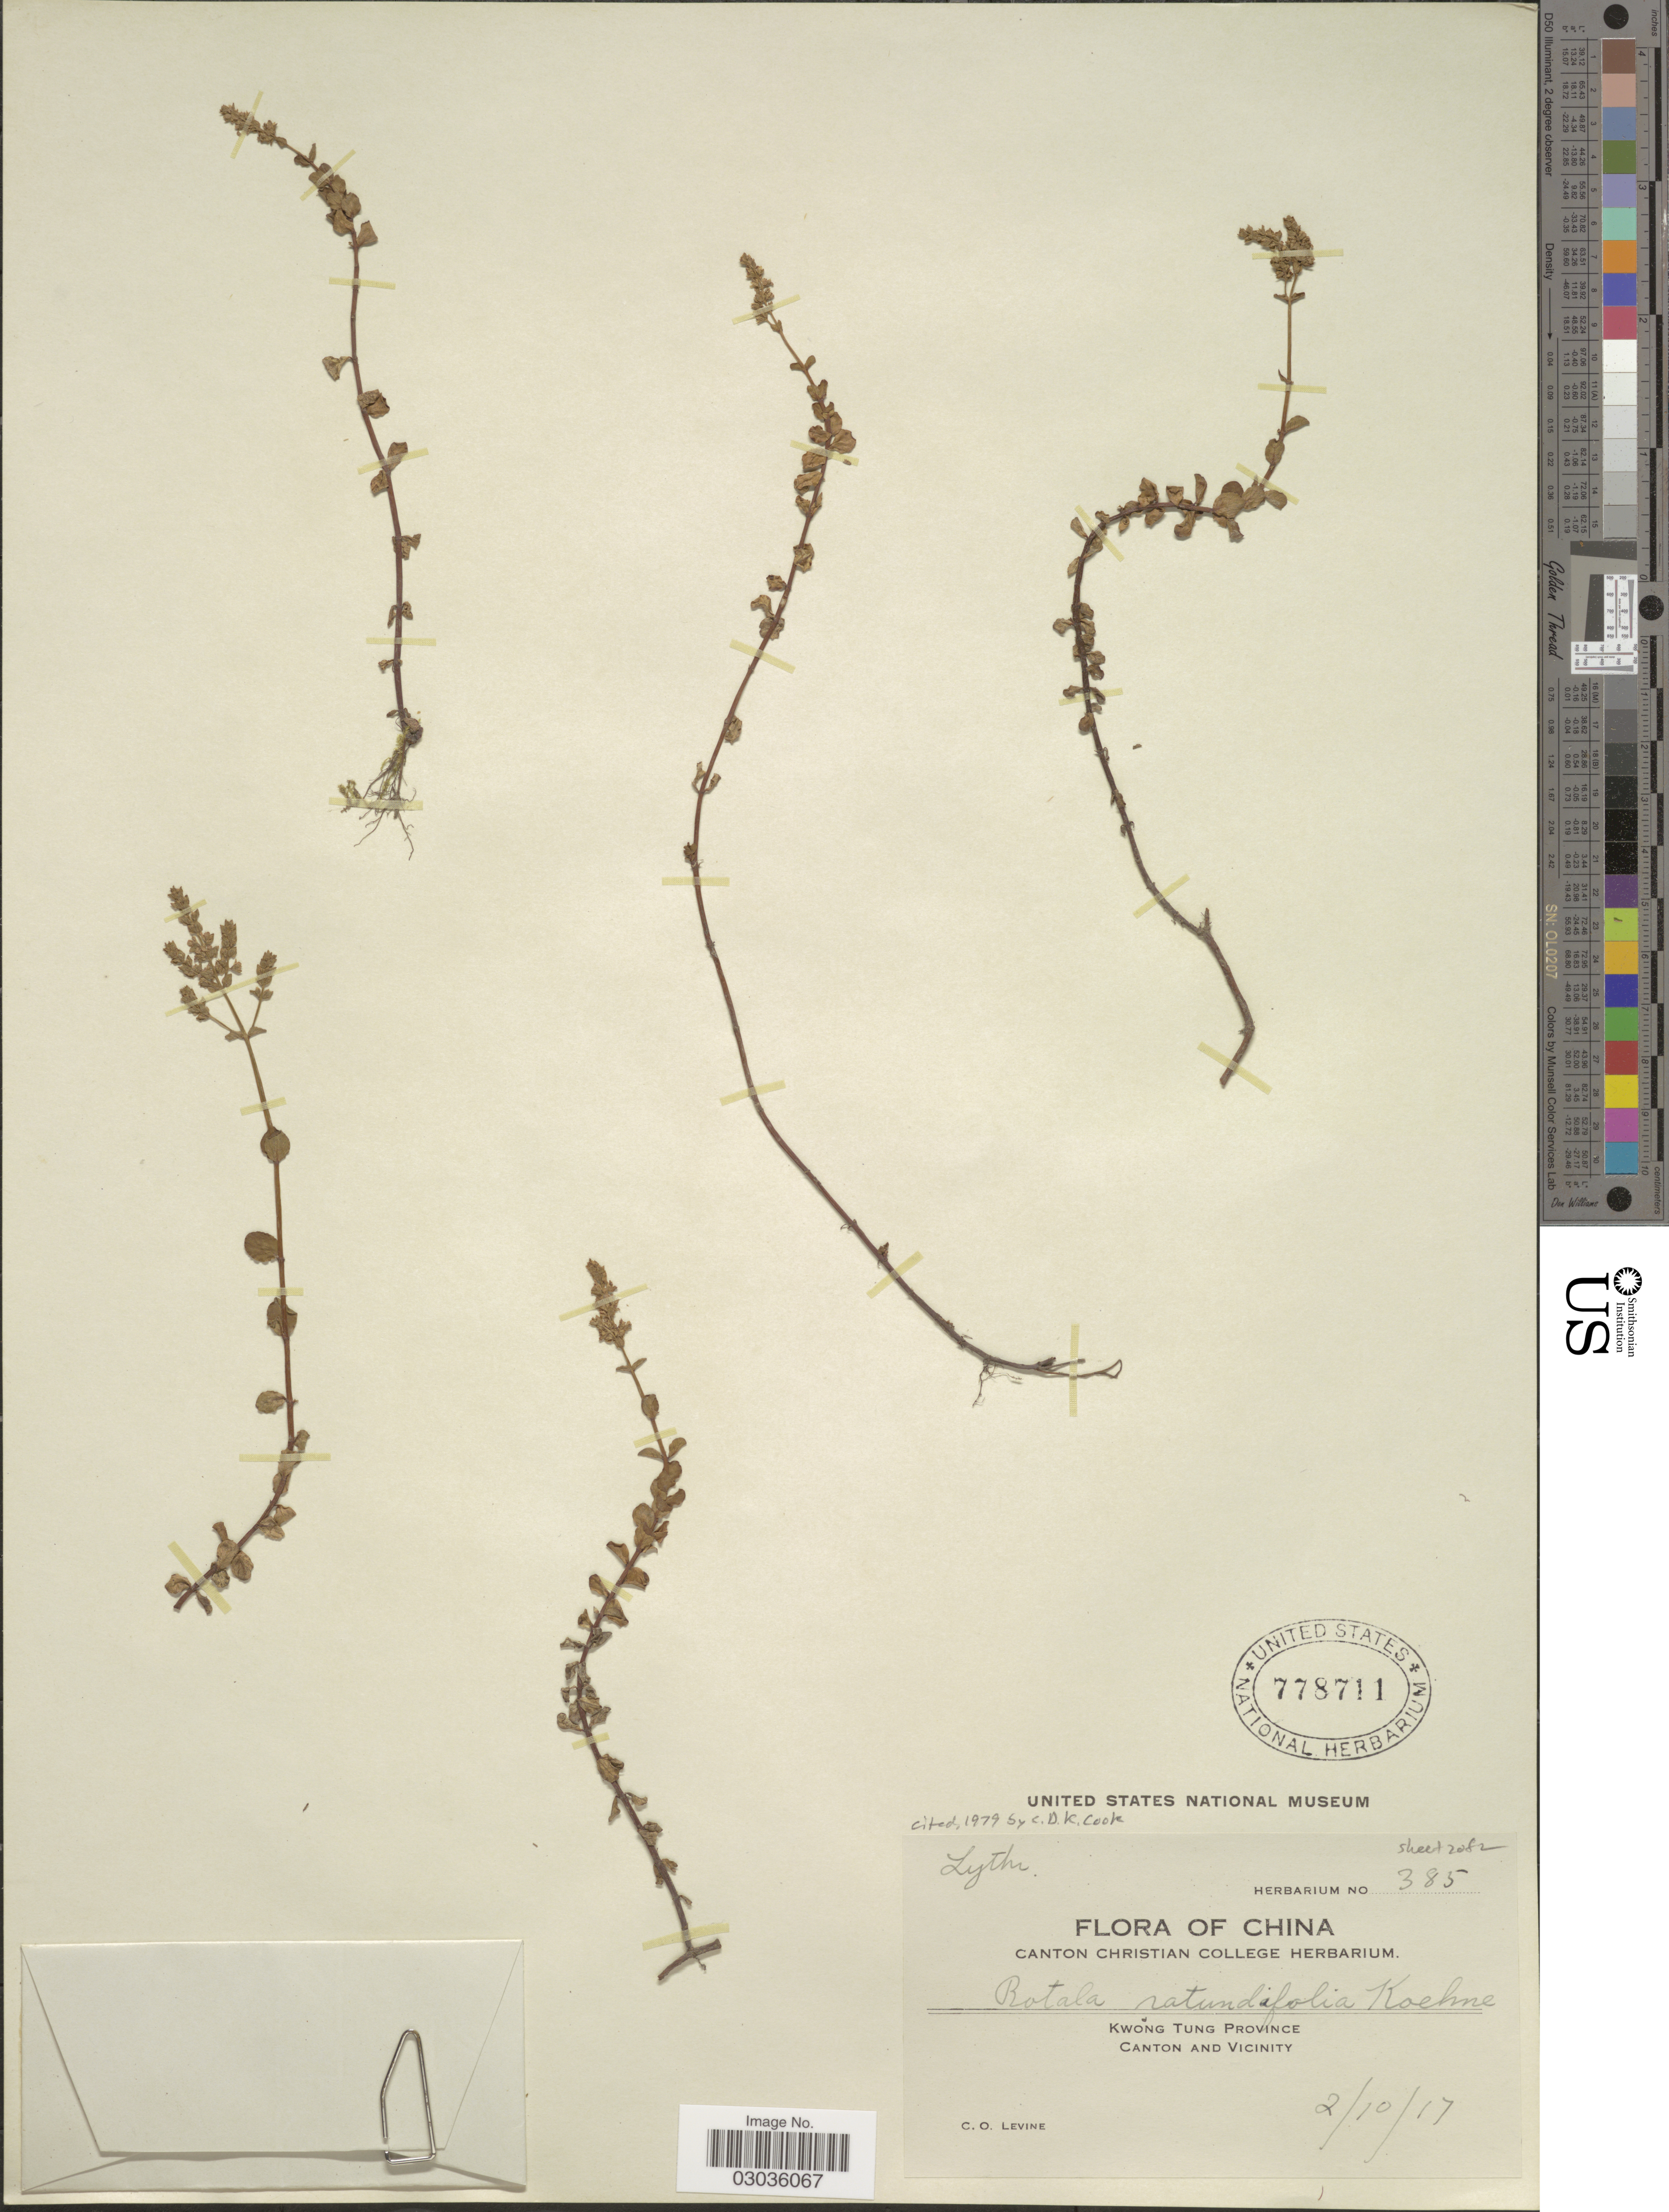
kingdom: Plantae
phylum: Tracheophyta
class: Magnoliopsida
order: Myrtales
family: Lythraceae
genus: Rotala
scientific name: Rotala rotundifolia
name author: (Buch.-Ham. & Roxb.) Koehne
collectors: C. O. Levine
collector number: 385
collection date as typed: Transcribed d/m/y: 2/10/17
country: China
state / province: Guangdong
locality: Kwong Tung Province, Canton and Vicinity.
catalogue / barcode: US 778711